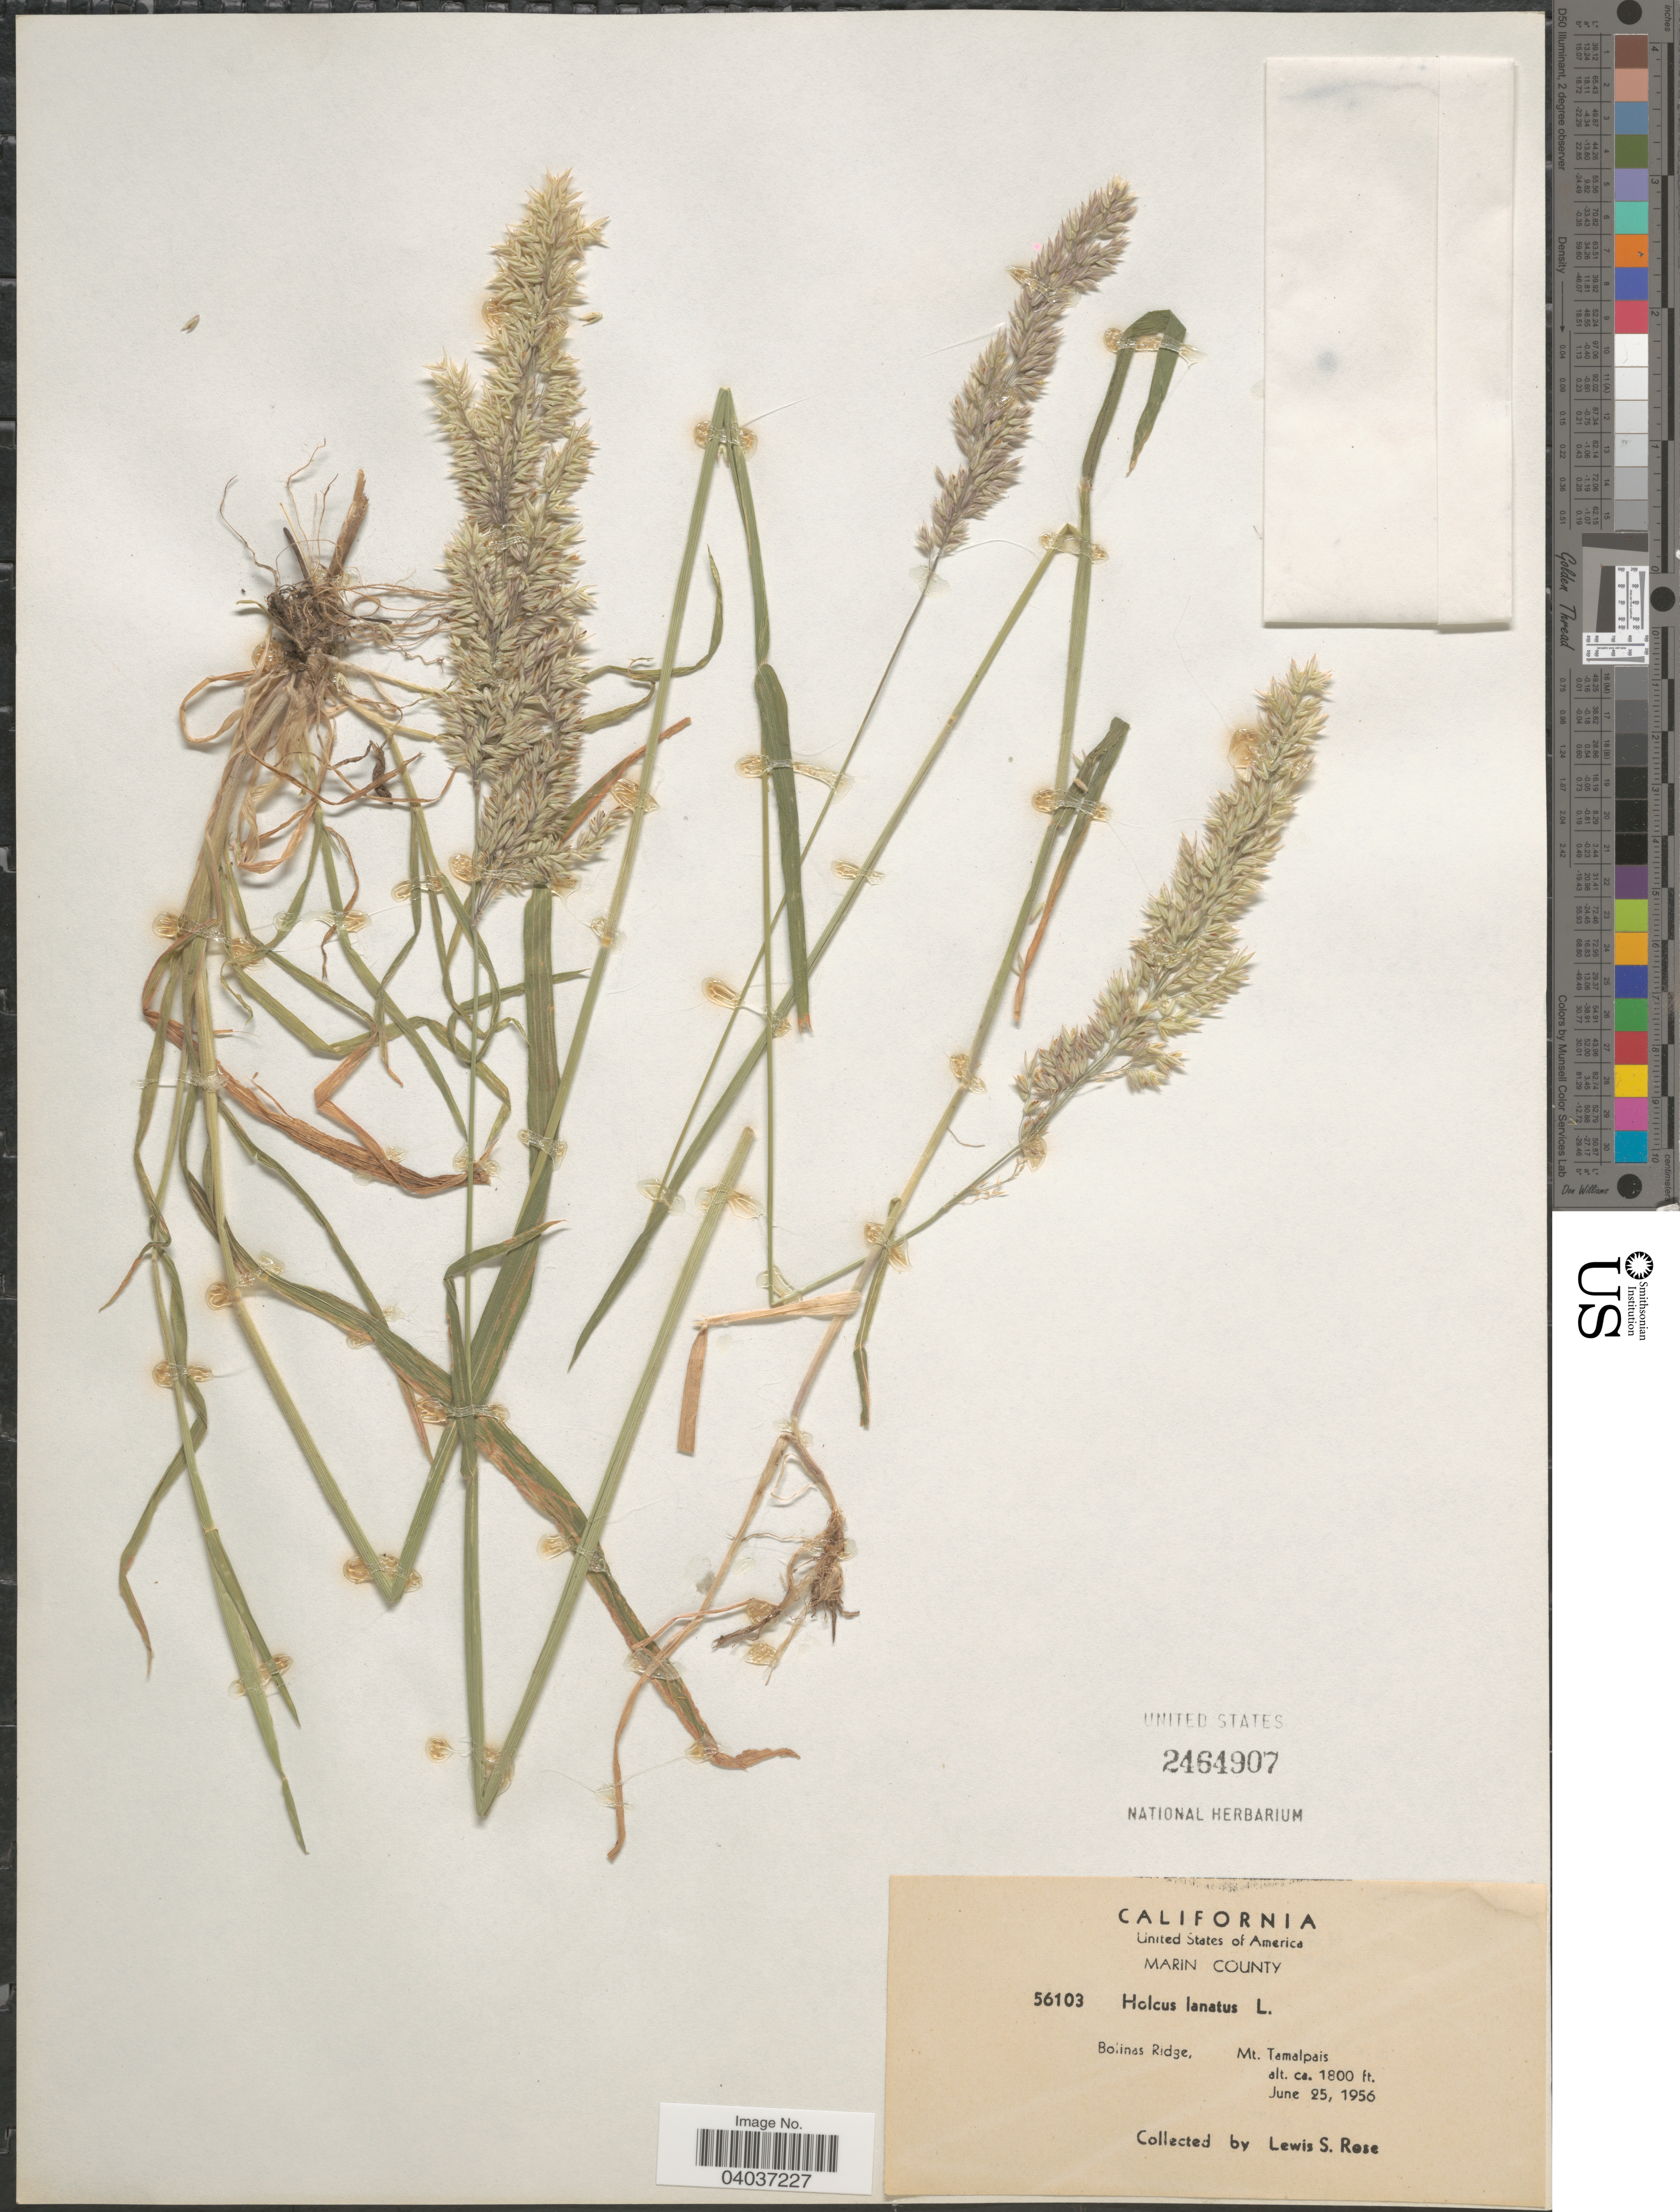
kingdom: Plantae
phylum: Tracheophyta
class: Liliopsida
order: Poales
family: Poaceae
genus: Holcus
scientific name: Holcus lanatus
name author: L.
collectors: L. S. Rose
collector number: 56103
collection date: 1956-06-25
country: United States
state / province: California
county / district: Marin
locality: United States of America. Marin County. Bolinas Ridge, Mt. Tamalpais.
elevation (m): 549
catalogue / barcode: US 2464907